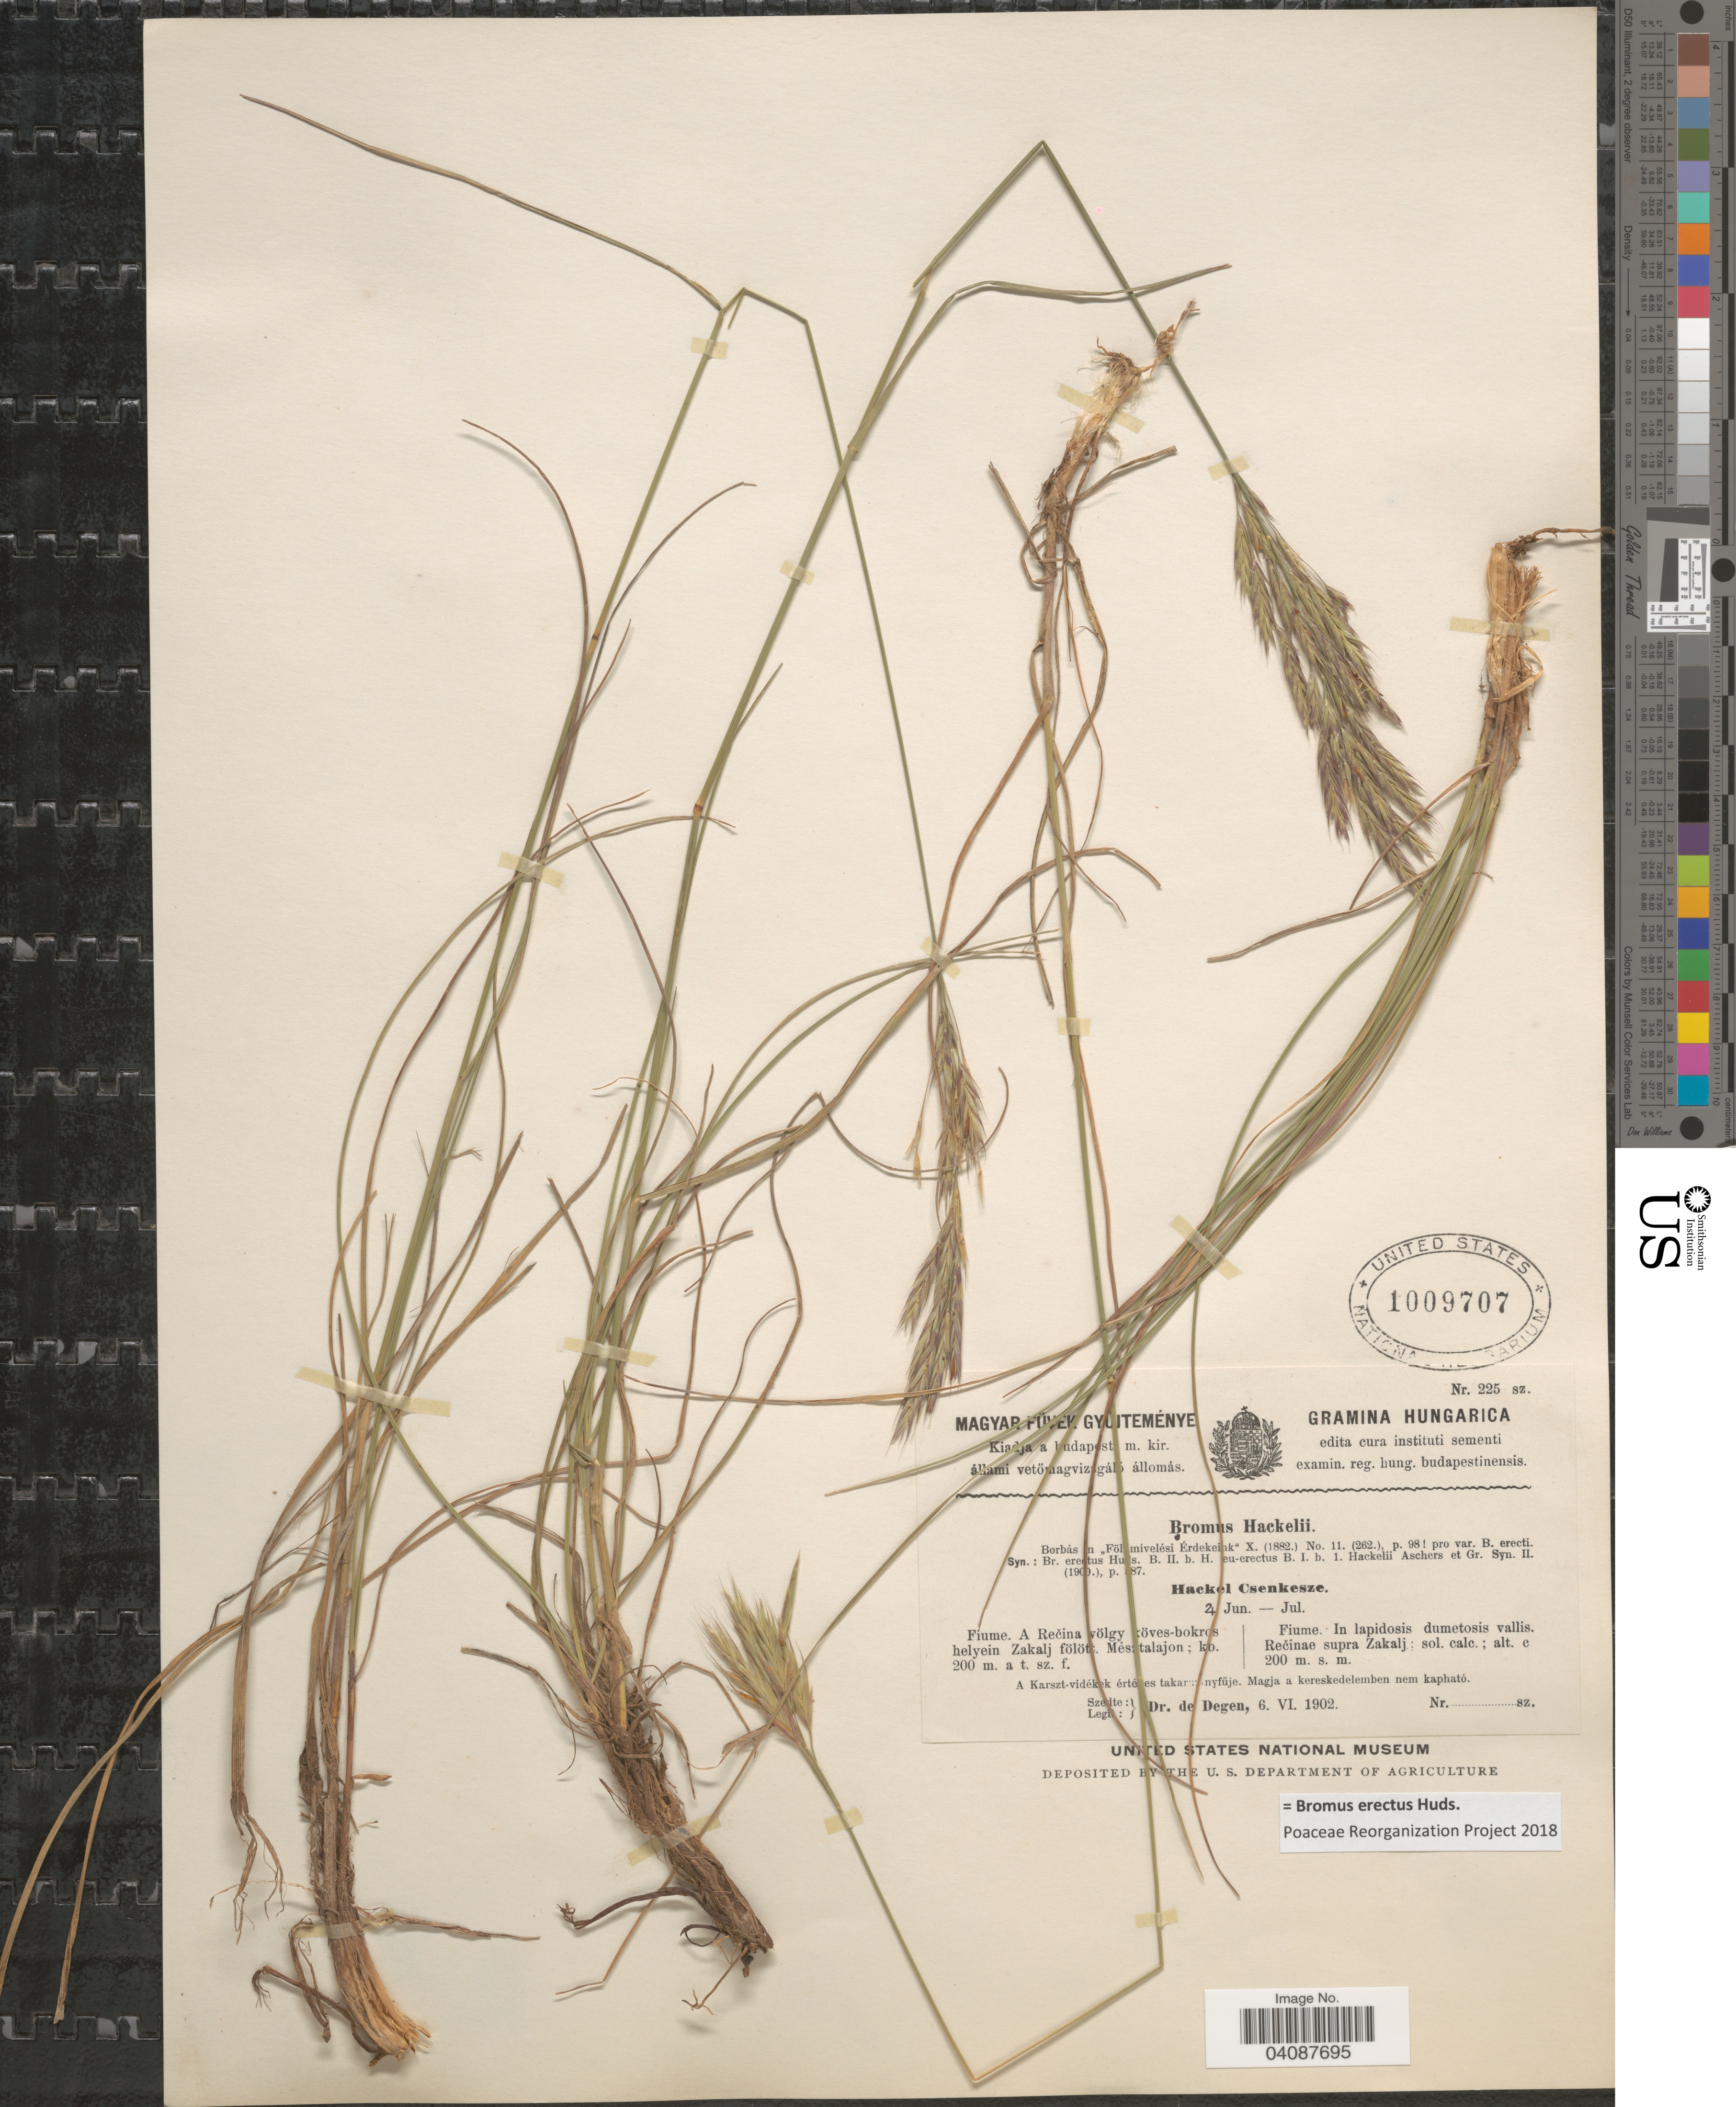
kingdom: Plantae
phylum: Tracheophyta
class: Liliopsida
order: Poales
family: Poaceae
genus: Bromus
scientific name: Bromus erectus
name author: Huds.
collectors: A. Degen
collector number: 225?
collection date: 1902-06-06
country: Hungary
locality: Fiume. In lapidosis vallis. Rečinae supra Zakalj.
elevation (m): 200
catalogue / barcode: US 1009707